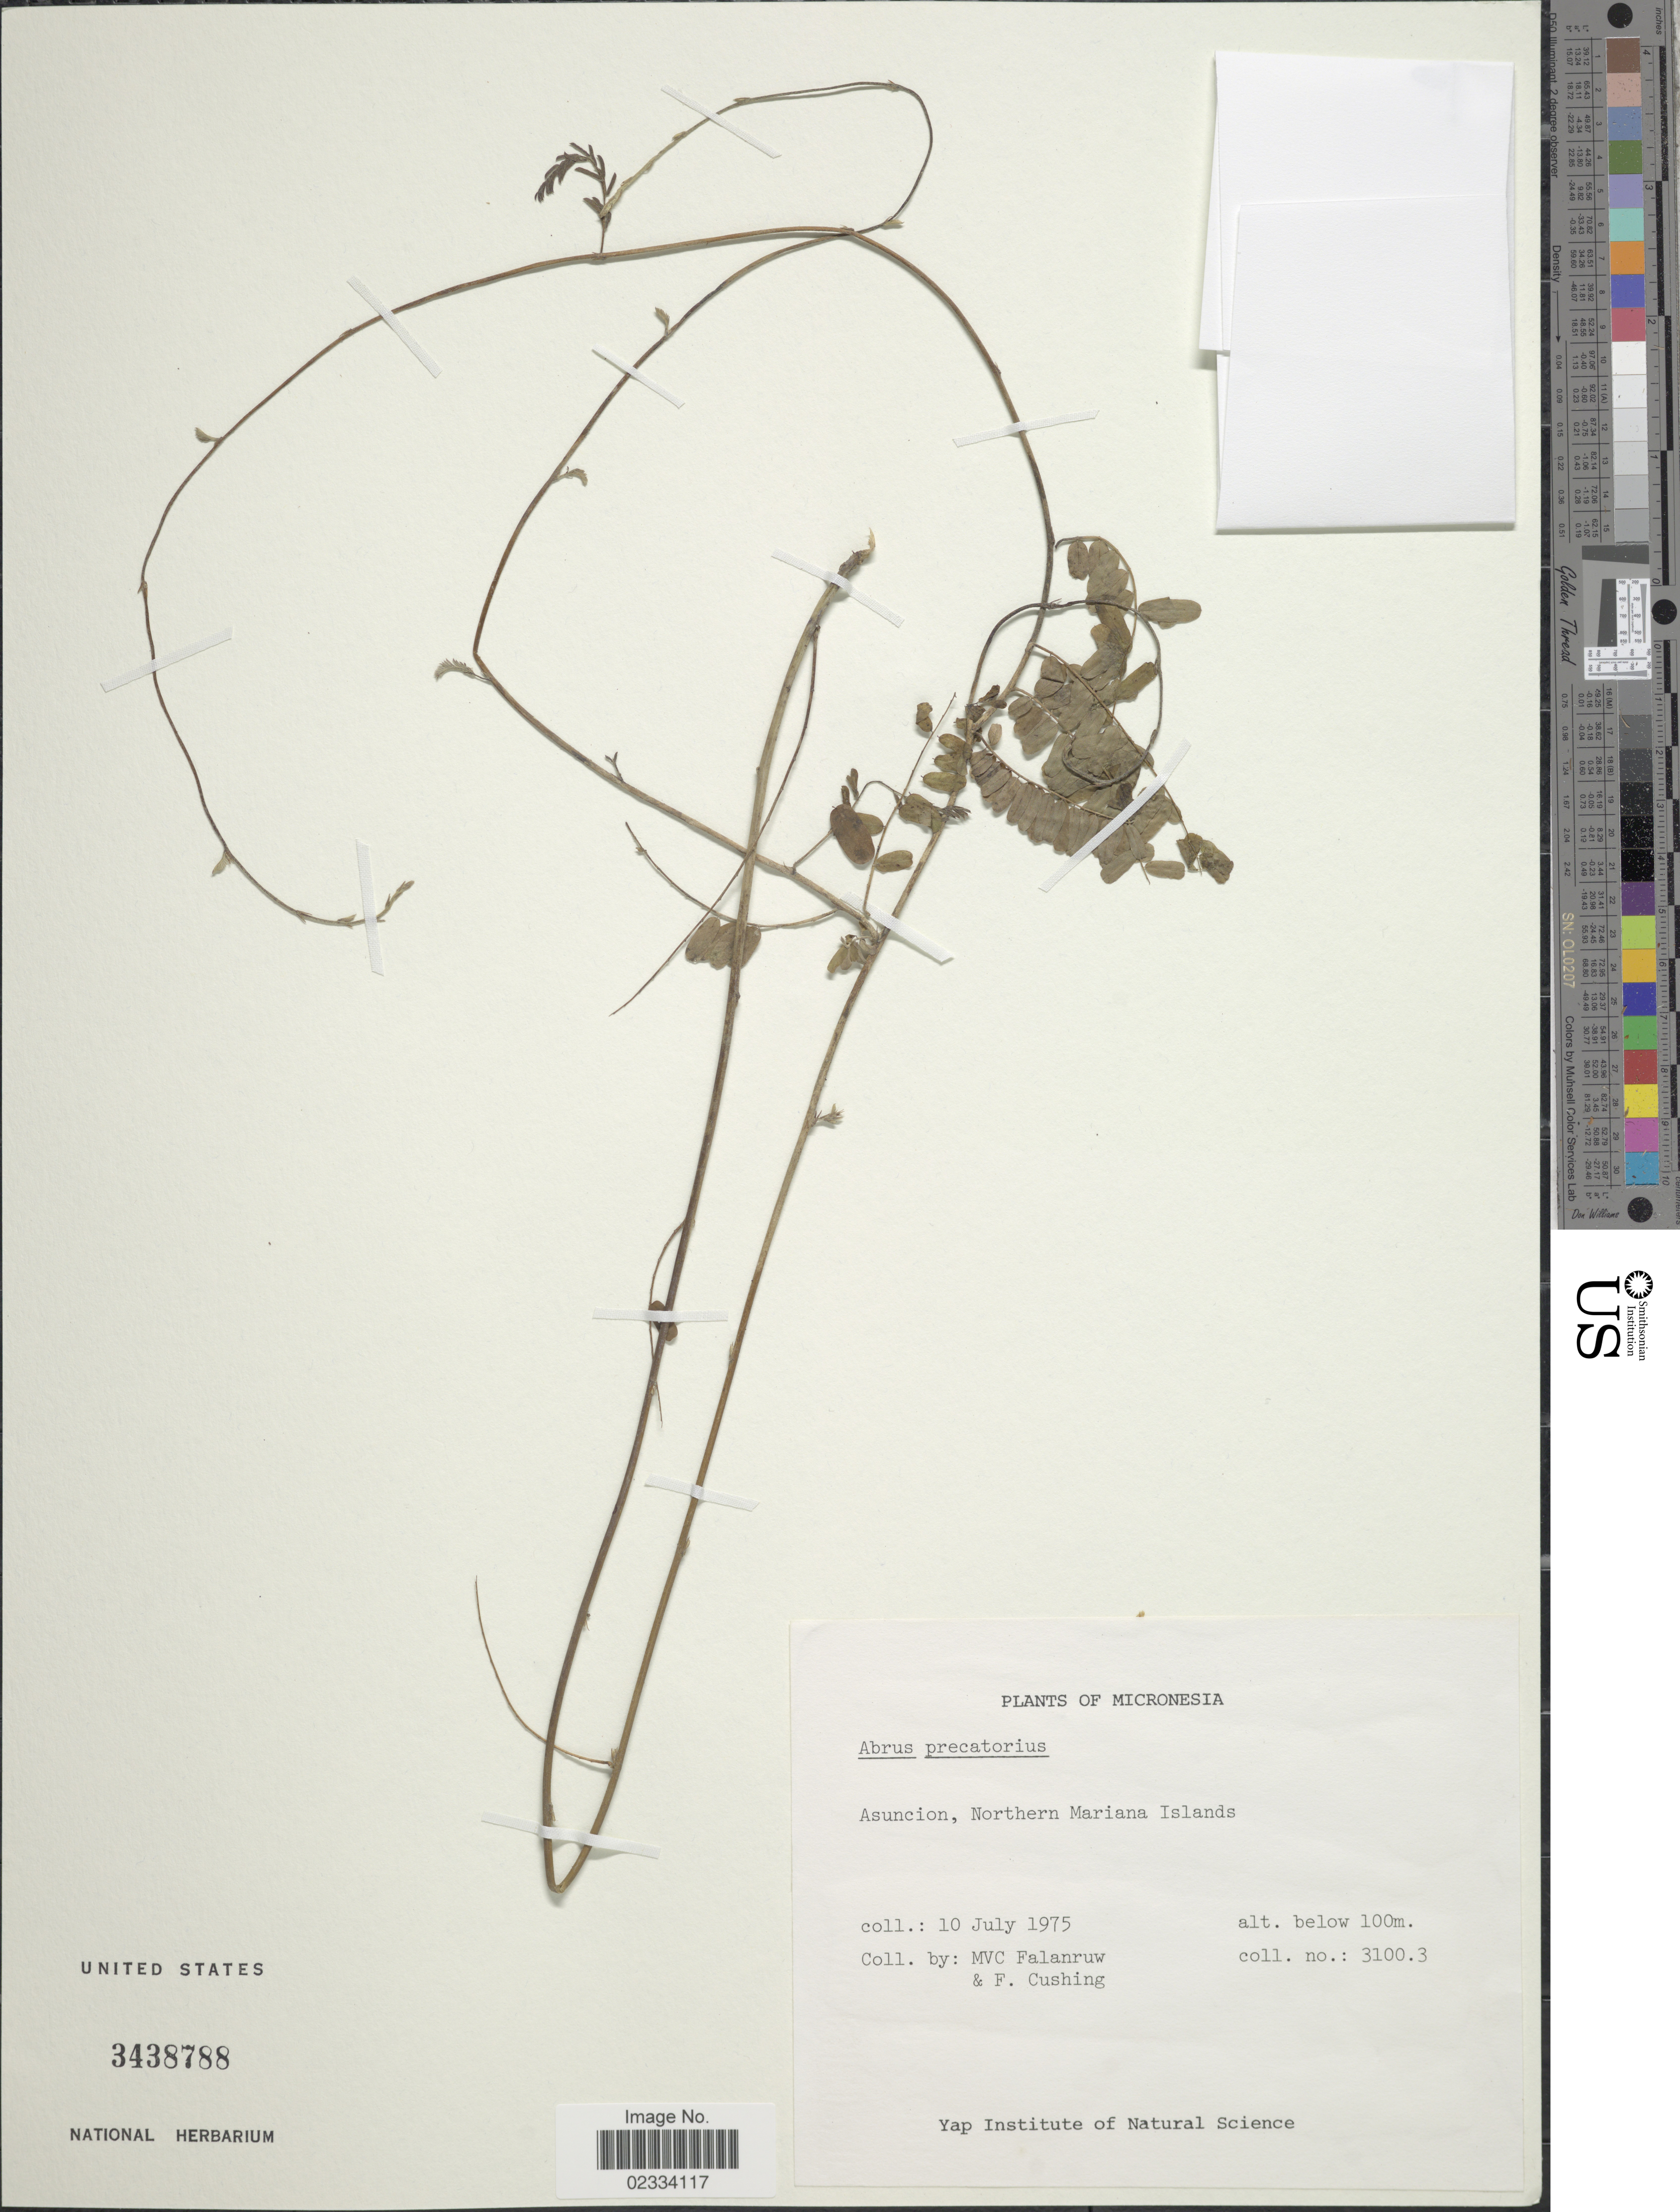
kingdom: Plantae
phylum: Tracheophyta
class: Magnoliopsida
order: Fabales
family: Fabaceae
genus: Abrus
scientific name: Abrus precatorius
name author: L.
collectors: M. V. Falanruw & F. Cushing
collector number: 3100.3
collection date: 1975-07-10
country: Northern Mariana Islands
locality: Micronesia. Ascuncion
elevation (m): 100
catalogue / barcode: US 3438788